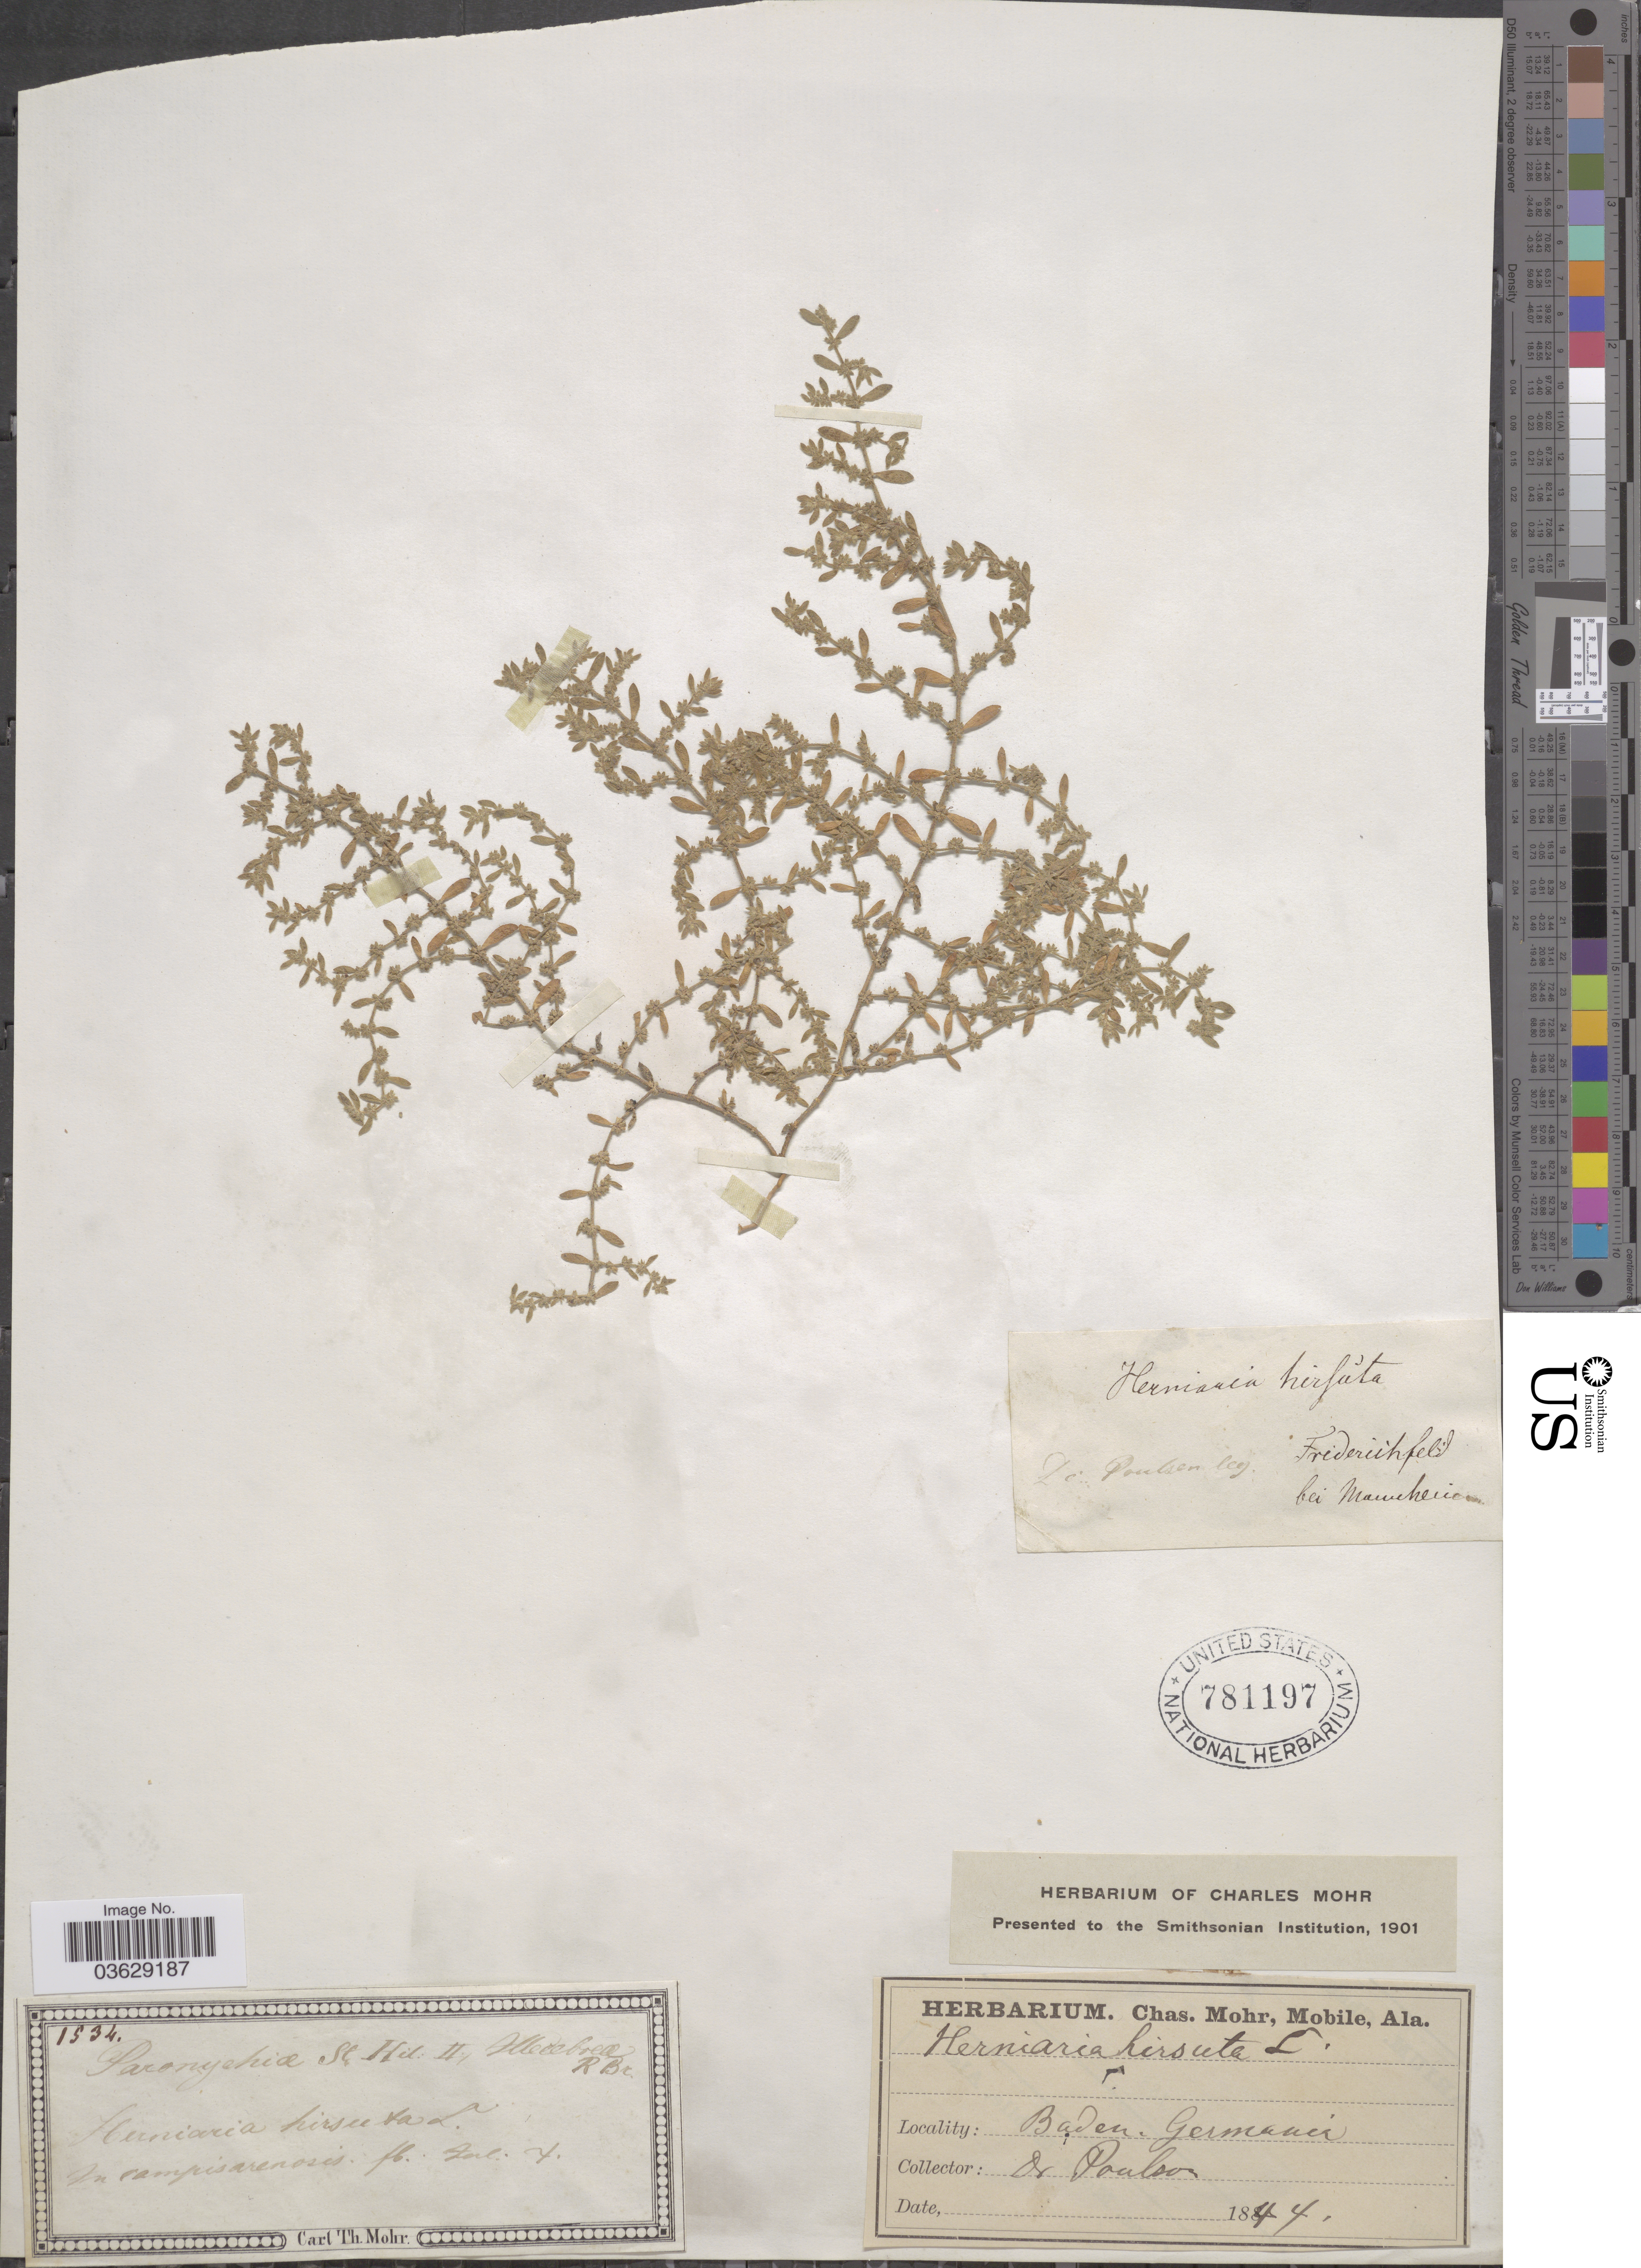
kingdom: Plantae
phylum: Tracheophyta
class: Magnoliopsida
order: Caryophyllales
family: Caryophyllaceae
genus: Herniaria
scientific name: Herniaria hirsuta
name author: L.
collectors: -. Paulson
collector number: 1534*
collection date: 1844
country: Germany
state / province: Baden-Württemberg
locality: Baden. In campisarenosis.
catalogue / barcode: US 781197